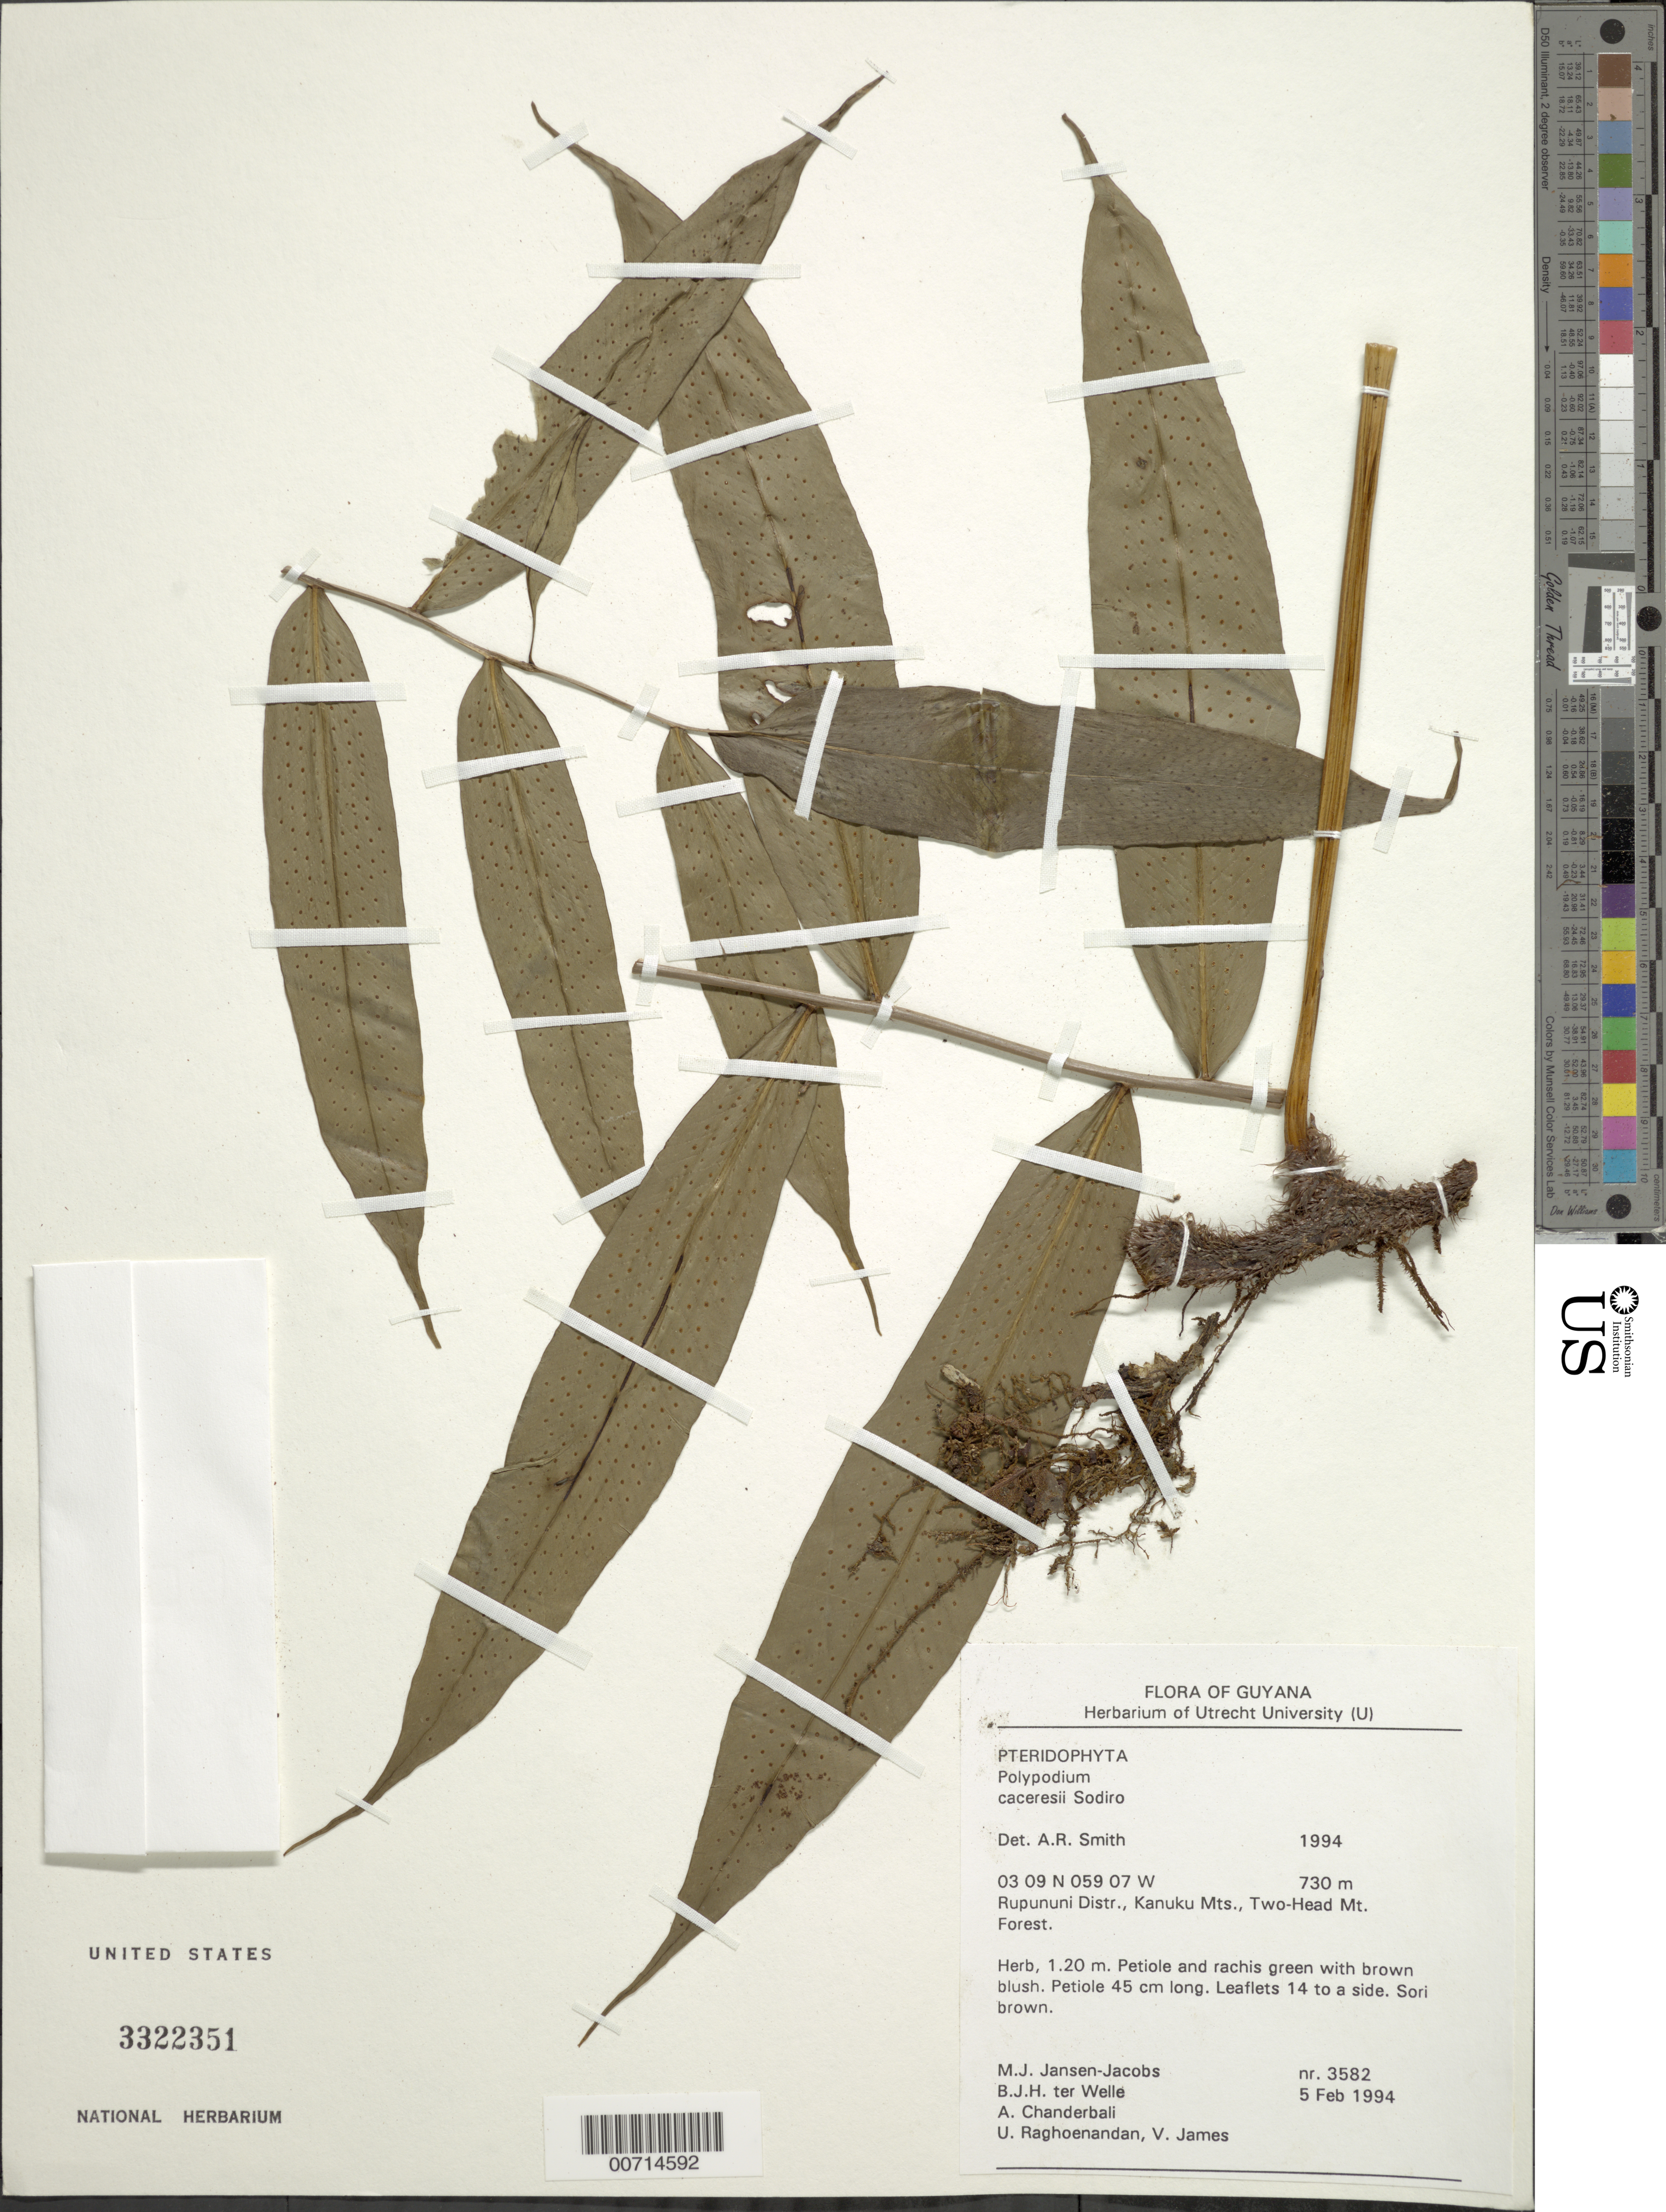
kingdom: Plantae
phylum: Tracheophyta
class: Polypodiopsida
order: Polypodiales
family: Polypodiaceae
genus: Serpocaulon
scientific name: Serpocaulon caceresii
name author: A.R. Sm.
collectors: M. J. Jansen-Jacobs, B. Welle, A. S. Chanderbali, U. Raghoenandan & V. James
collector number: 3582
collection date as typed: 5-Feb-94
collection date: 1994-02-05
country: Guyana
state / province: U. Takutu-U. Essequibo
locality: Two-Head Mt., Kanuku Mts.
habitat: Forest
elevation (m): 730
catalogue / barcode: US 3322351